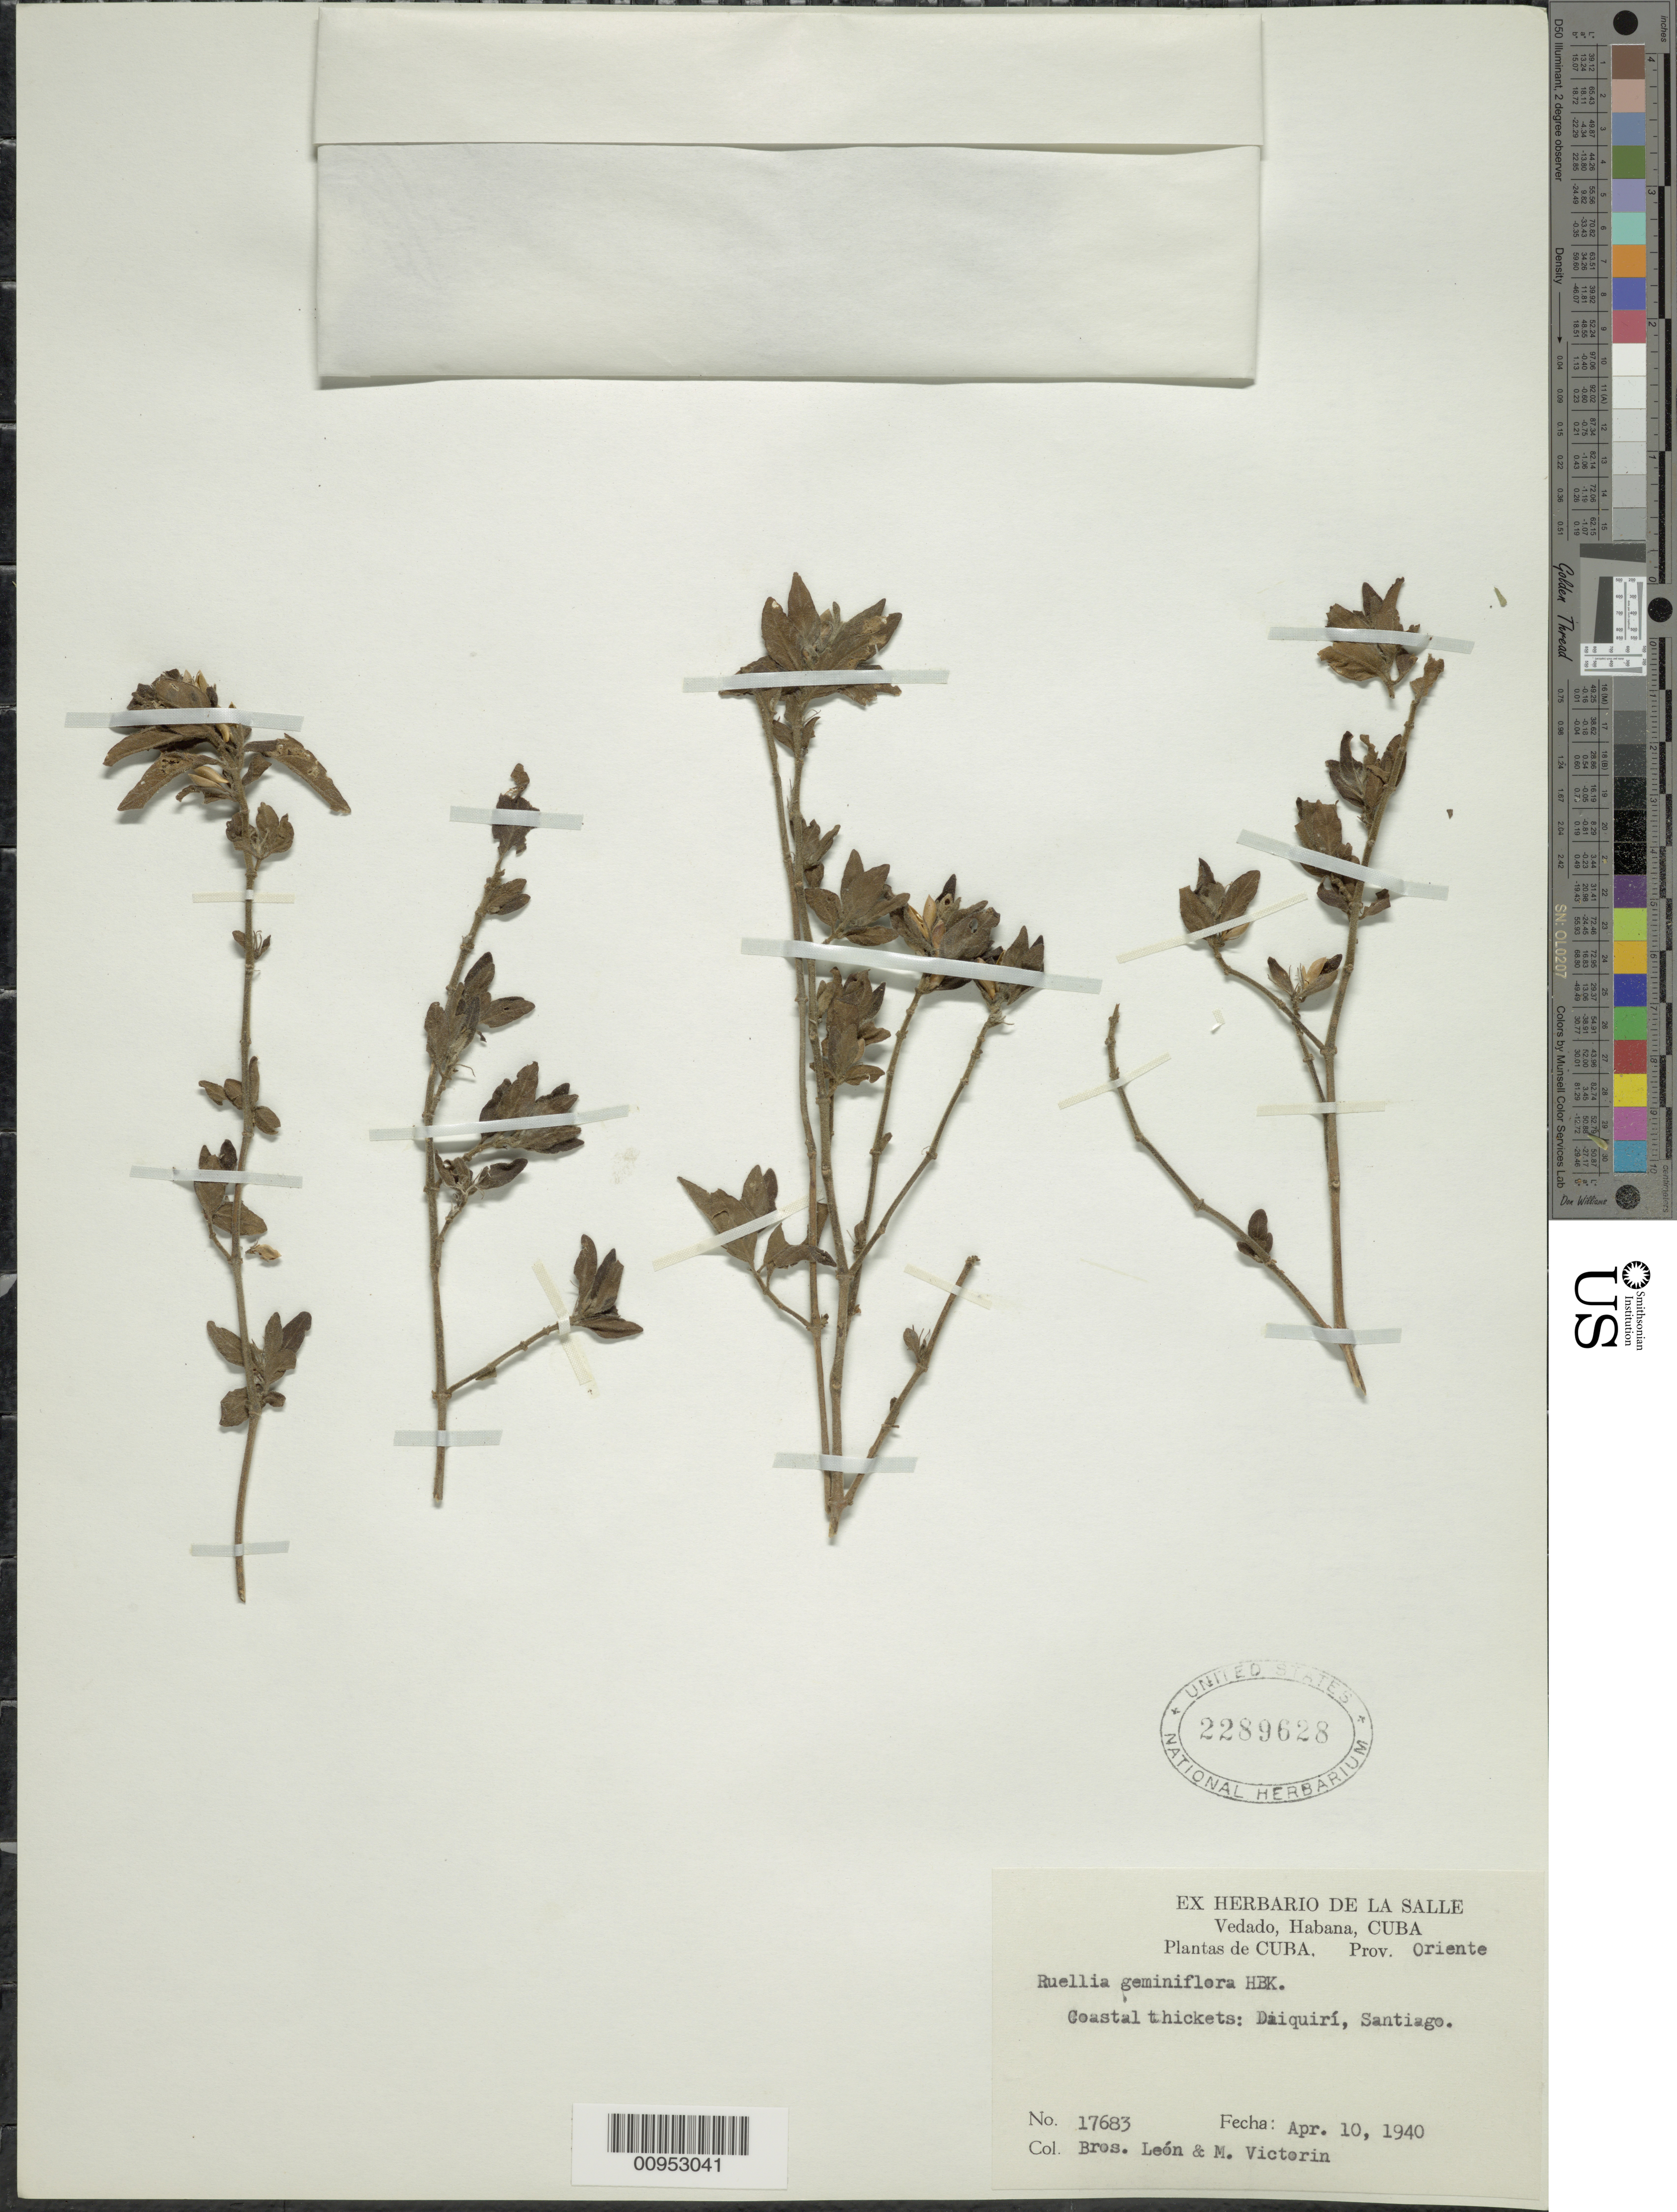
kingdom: Plantae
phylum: Tracheophyta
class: Magnoliopsida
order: Lamiales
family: Acanthaceae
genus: Ruellia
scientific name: Ruellia geminiflora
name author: Kunth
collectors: Bro. León & F. Victorin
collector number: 17683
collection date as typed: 10 Apr 1940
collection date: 1940-04-10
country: Cuba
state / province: Santiago de Cuba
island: Cuba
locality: Daiquirí, Santiago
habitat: Coastal thickets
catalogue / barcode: US 2289628